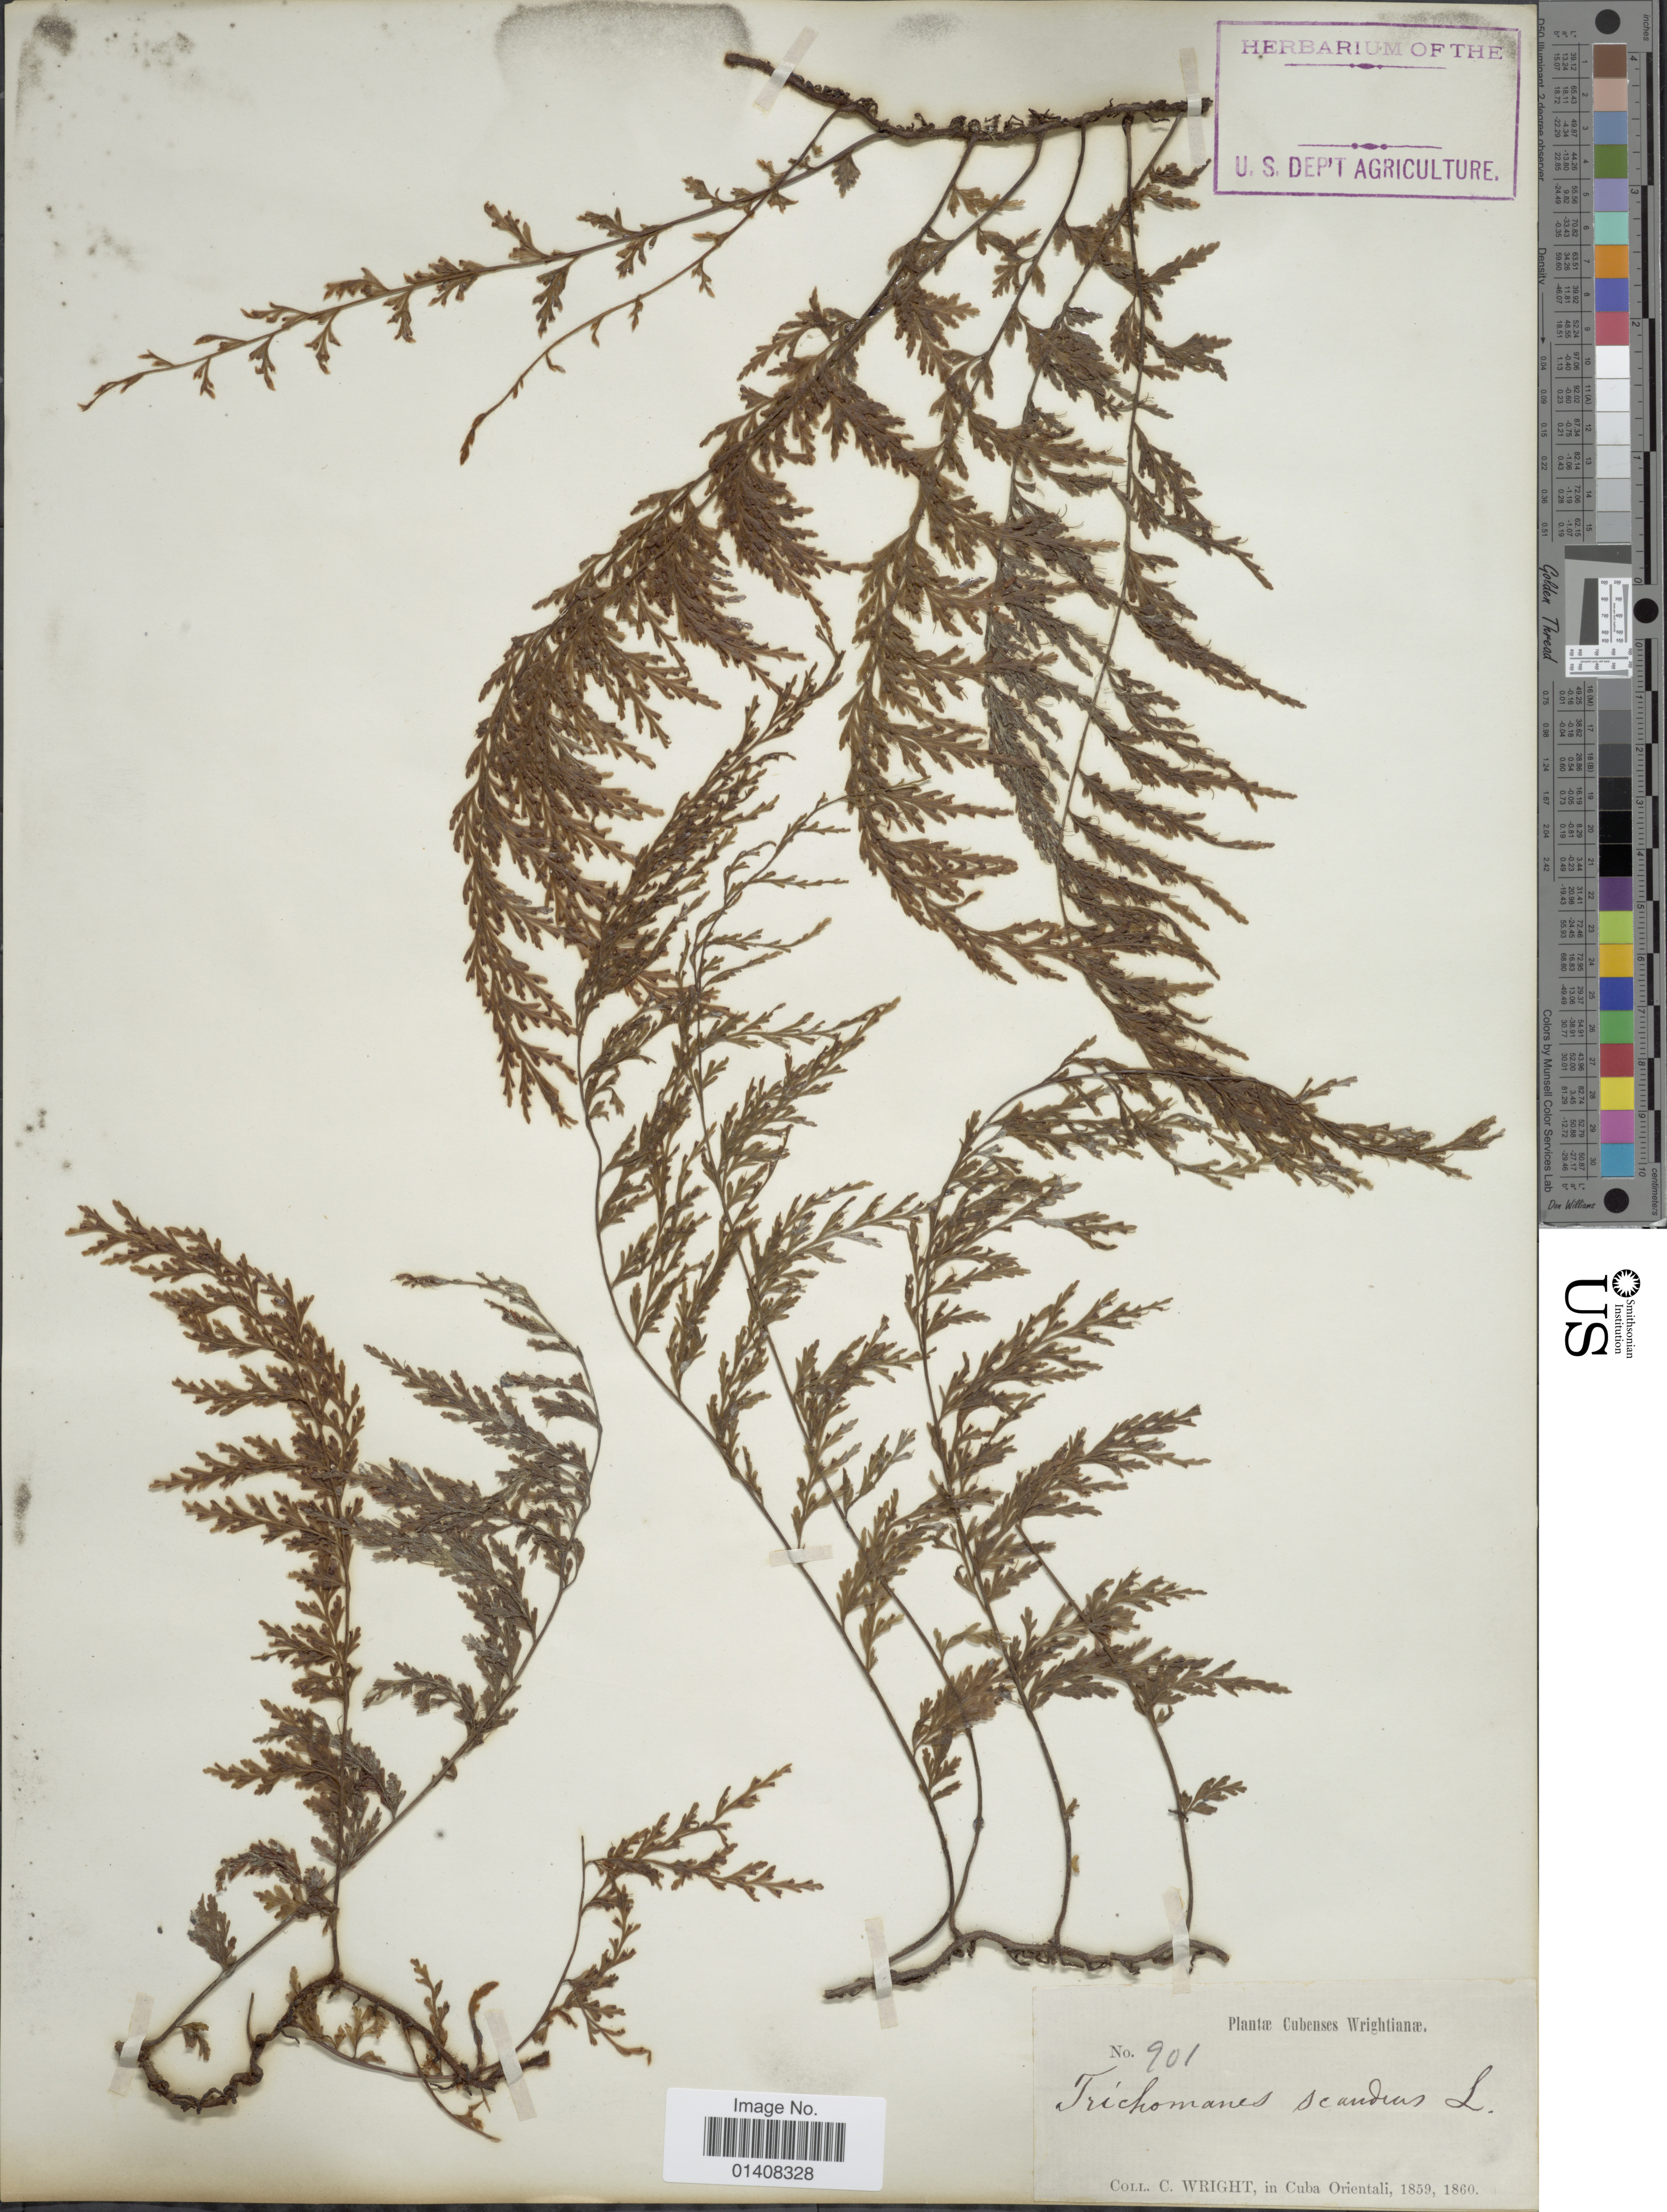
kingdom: Plantae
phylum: Tracheophyta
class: Polypodiopsida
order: Hymenophyllales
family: Hymenophyllaceae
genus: Trichomanes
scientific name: Trichomanes scandens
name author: L.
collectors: C. Wright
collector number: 901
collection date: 1859/1860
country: Cuba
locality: Cuba Orientali